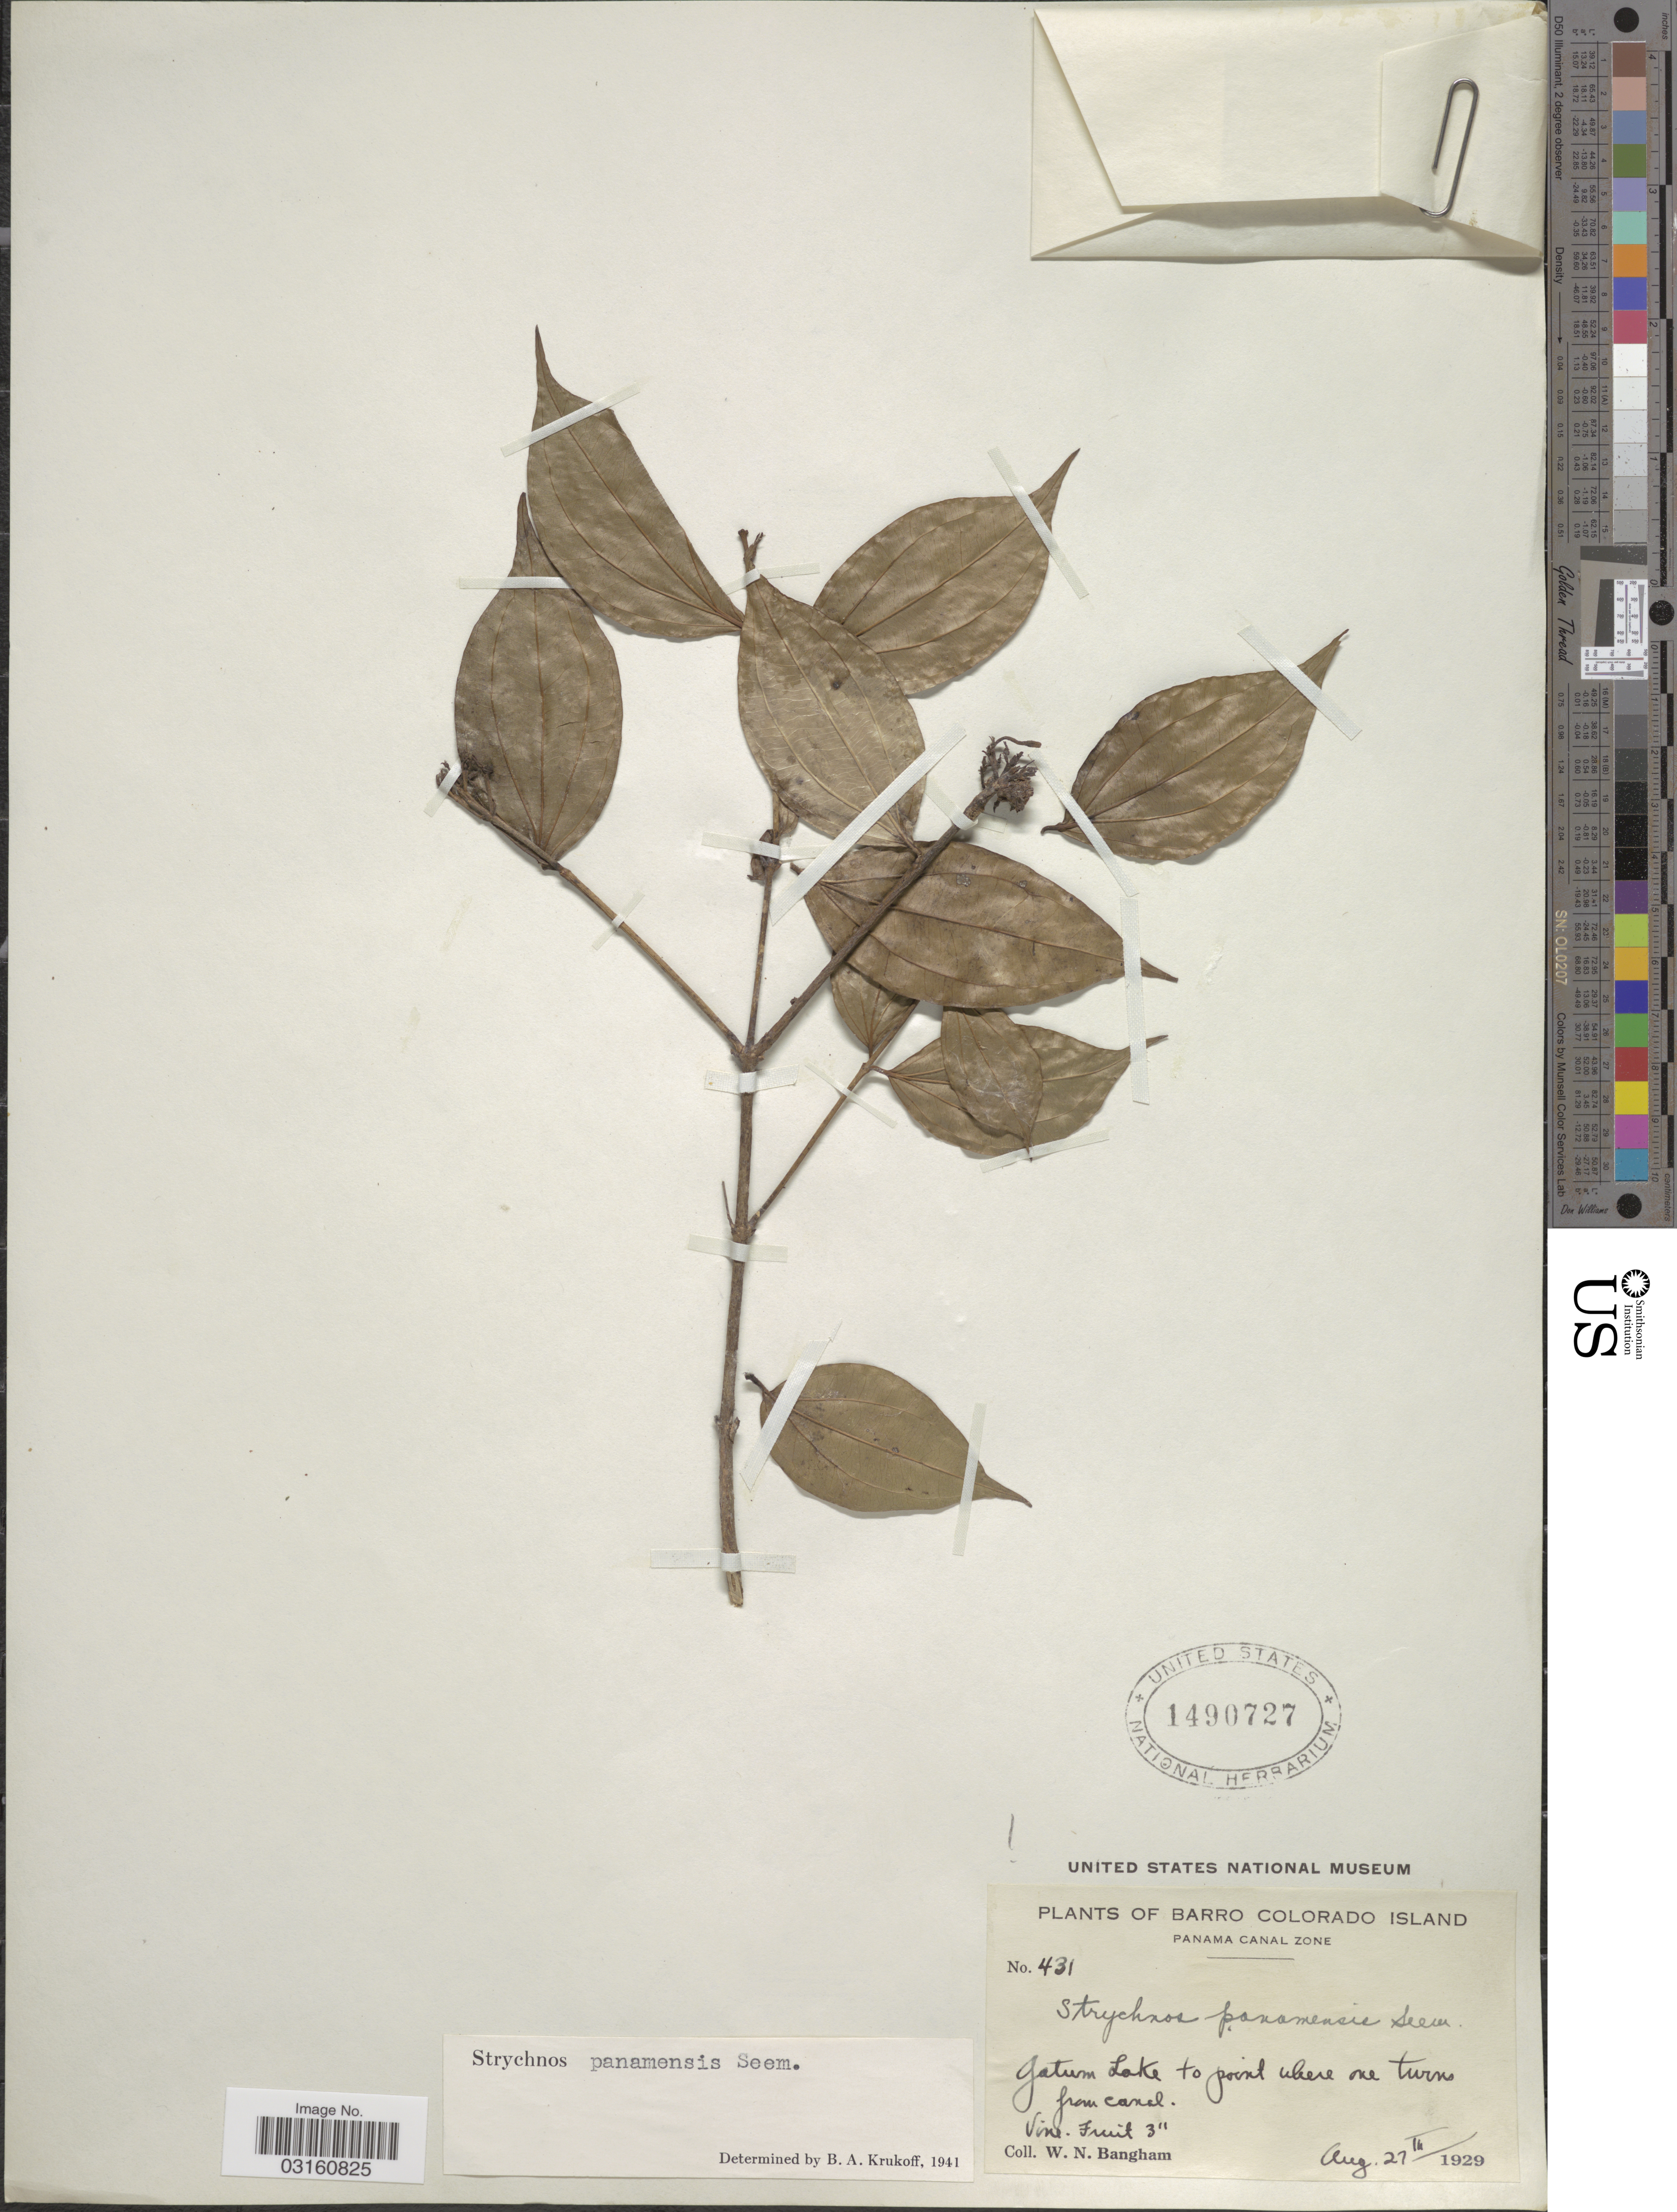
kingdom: Plantae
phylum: Tracheophyta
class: Magnoliopsida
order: Gentianales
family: Loganiaceae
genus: Strychnos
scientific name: Strychnos panamensis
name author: Seem.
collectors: W. Bangham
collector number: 431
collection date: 1929-08-27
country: Panama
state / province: Panamá Oeste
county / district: Canal Zone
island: Barro Colorado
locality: Barro Colorado Island. Panama Canal Zone. Gatum Lake to point where one turns from canal.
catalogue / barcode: US 1490727